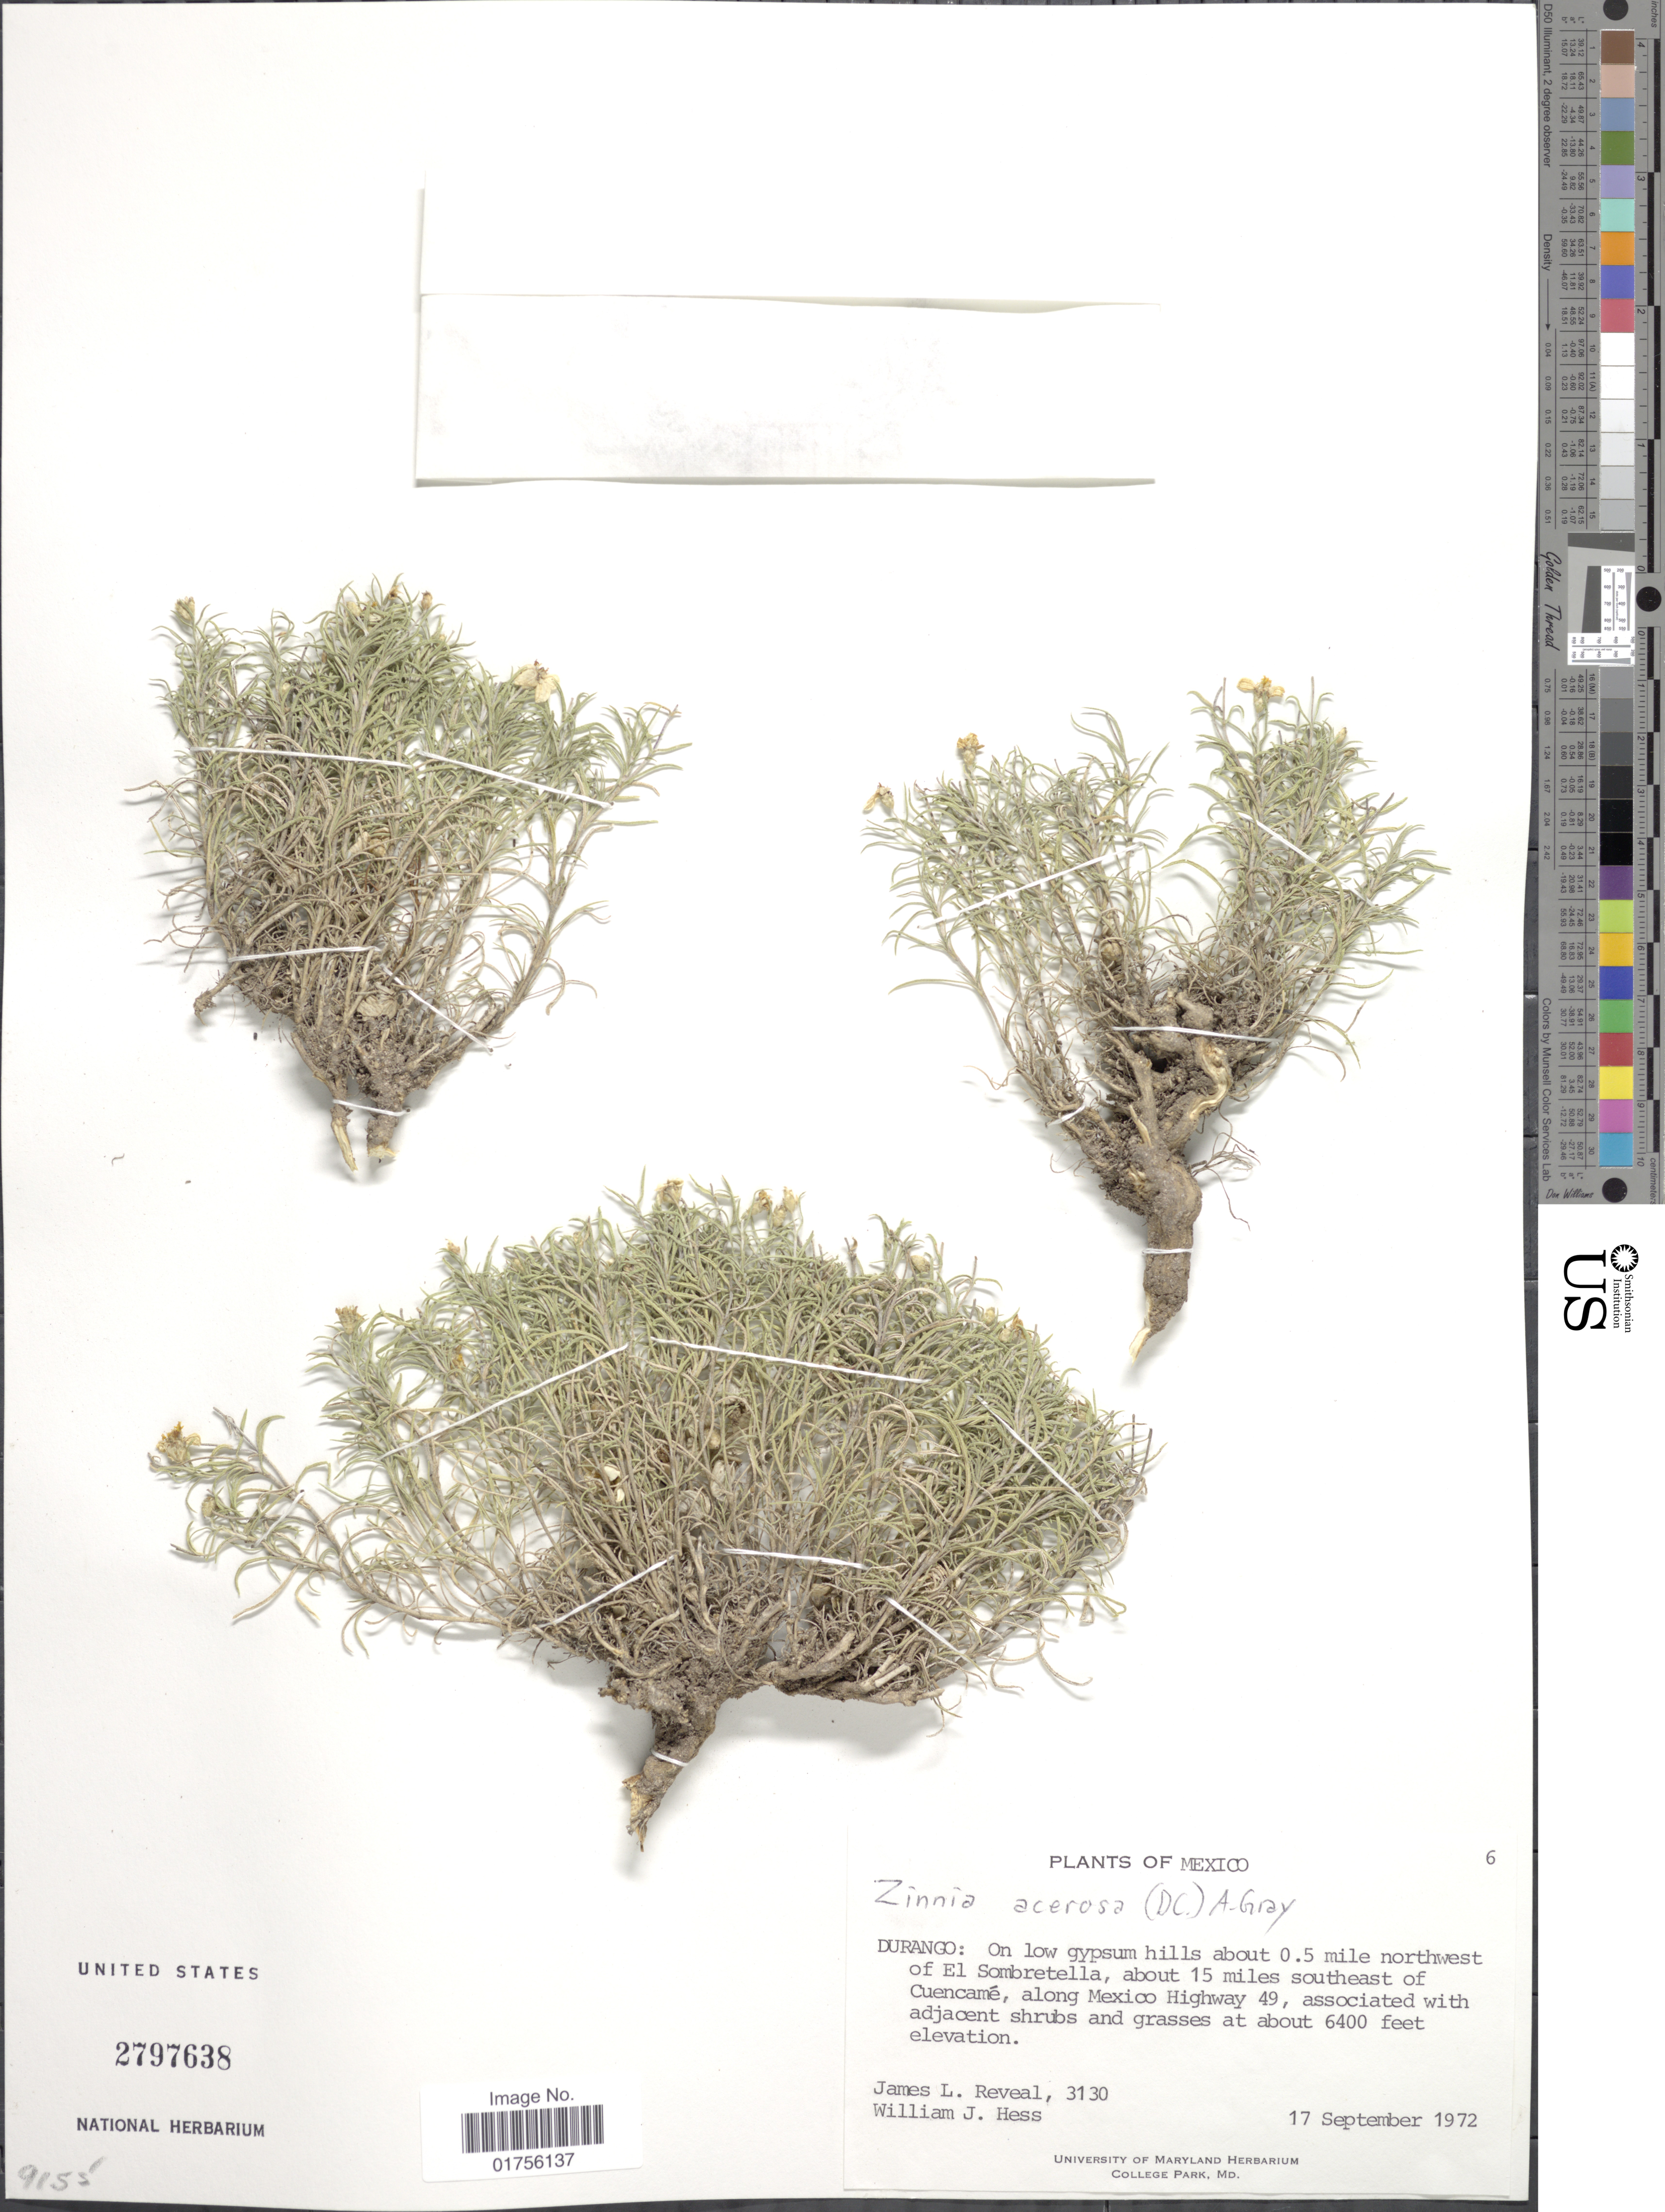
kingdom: Plantae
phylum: Tracheophyta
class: Magnoliopsida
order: Asterales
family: Asteraceae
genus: Zinnia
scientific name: Zinnia acerosa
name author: (DC.) A. Gray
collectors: J. L. Reveal & W. Hess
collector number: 3130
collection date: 1972-09-17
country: Mexico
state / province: Durango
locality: Durango: On low gypsum hills about 0.5 miles northwest of El Sombretella, about 15 miles southeast of Cuencame, along Mexico Highway 49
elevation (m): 1951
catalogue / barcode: US 2797638